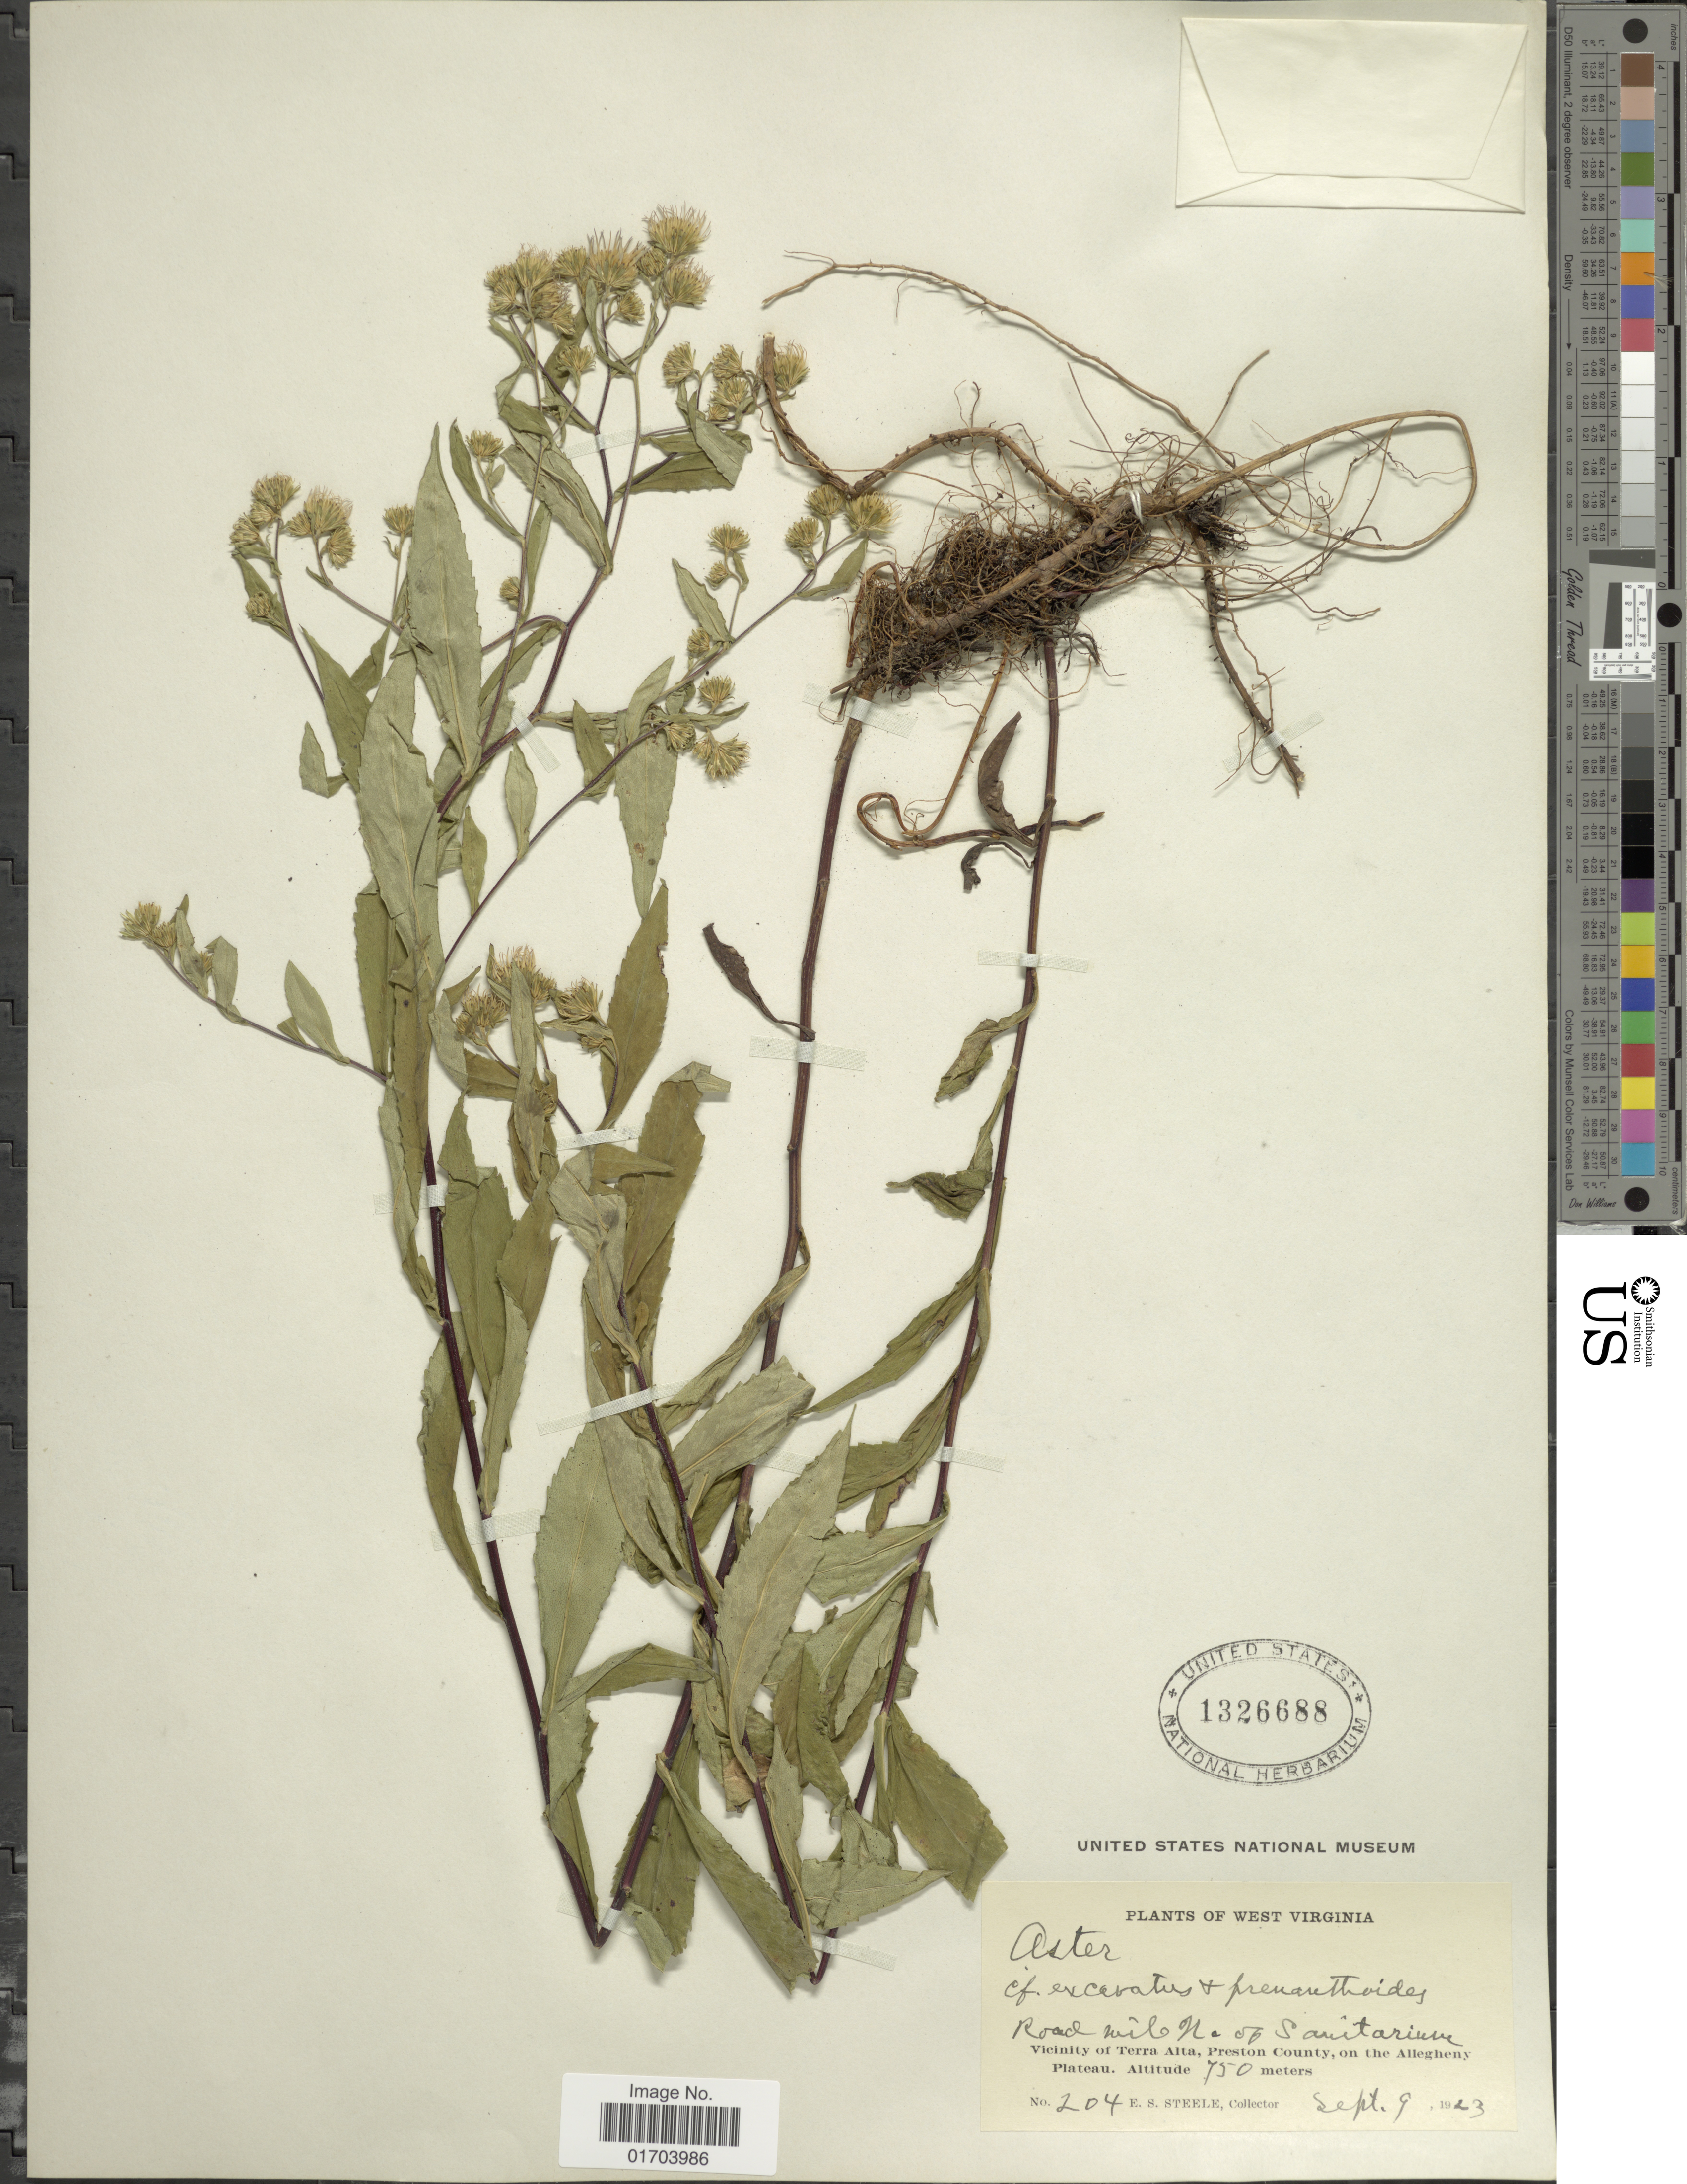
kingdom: Plantae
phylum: Tracheophyta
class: Magnoliopsida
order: Asterales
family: Asteraceae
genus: Aster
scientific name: Aster excavatus E.S. Steele sp. nov. ined.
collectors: E. Steele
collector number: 204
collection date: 1923-09-09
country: United States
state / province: West Virginia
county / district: Preston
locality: Road mile N. of Sanitarium, Vicinity of Terra Alta, Preston County, on the Allegheny Plateau.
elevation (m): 750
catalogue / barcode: US 1326688